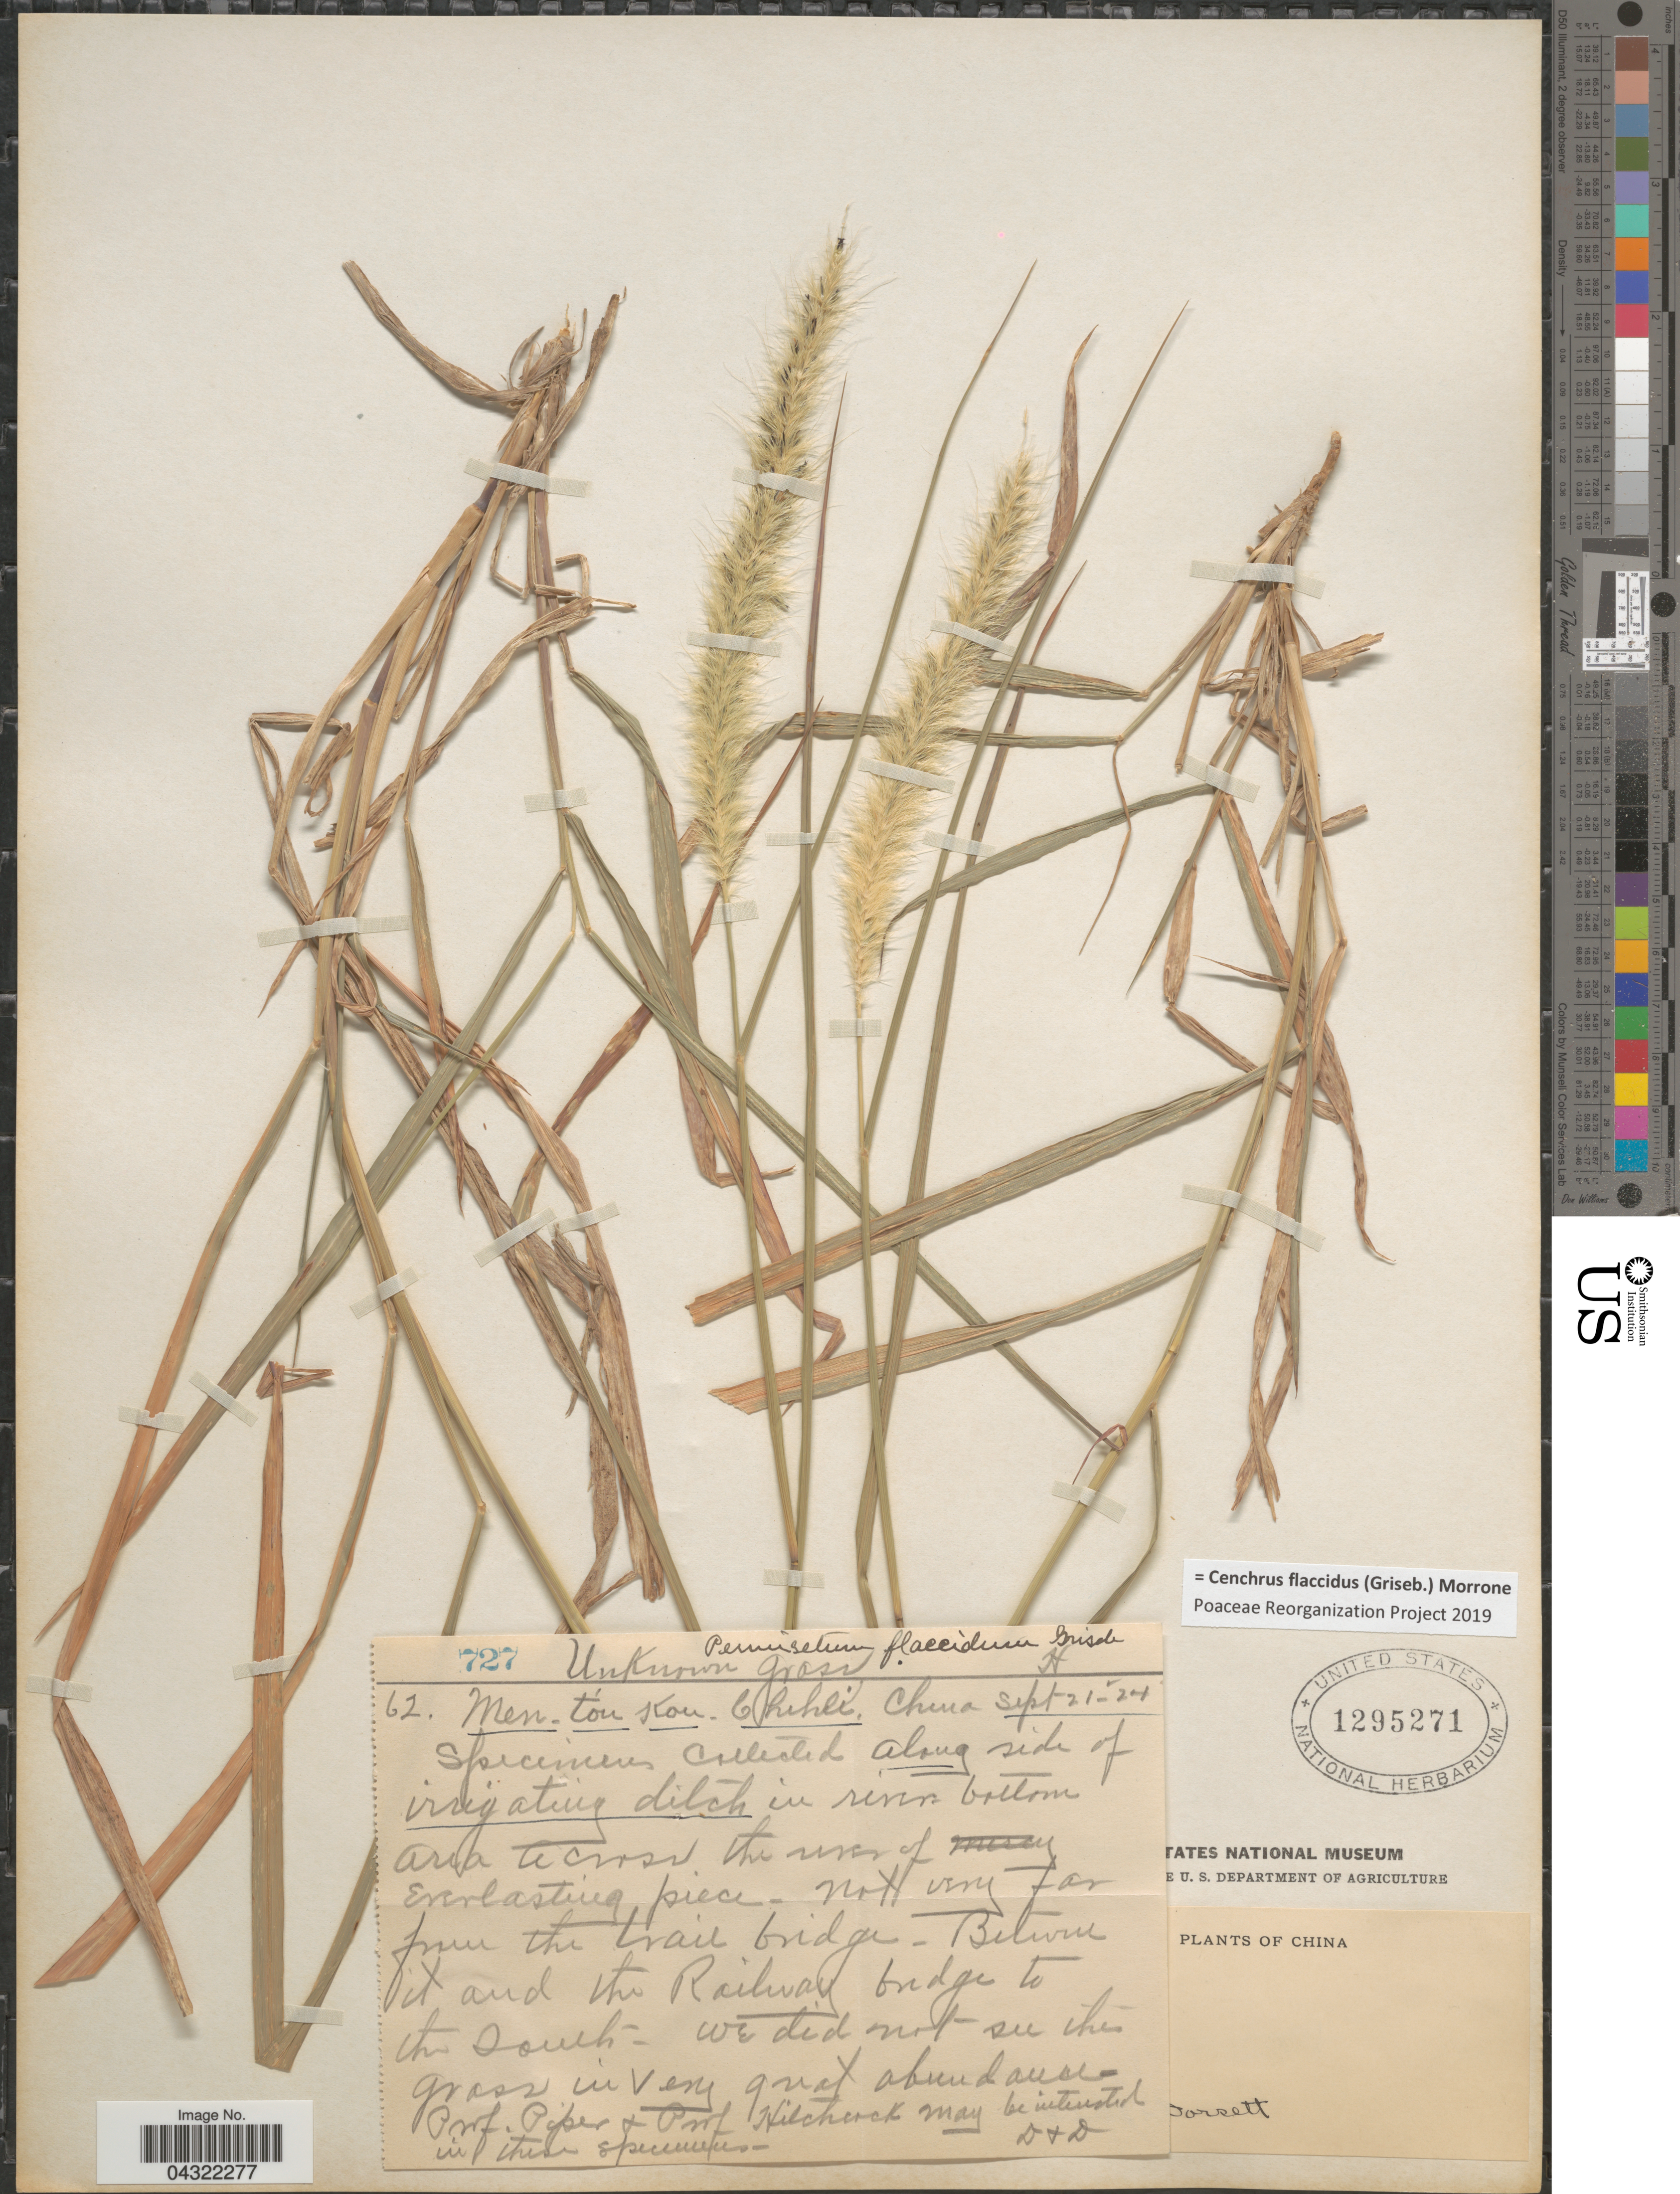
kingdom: Plantae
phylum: Tracheophyta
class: Liliopsida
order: Poales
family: Poaceae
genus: Cenchrus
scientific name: Cenchrus flaccidus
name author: (Griseb.) Morrone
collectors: Piper & -- Hitchcock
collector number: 62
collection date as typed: Transcribed d/m/y: 21/9/24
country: China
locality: Men-tou Kou. Chihli. Not very far from the trail bridge - Betwn it and the Railway bridge to the south.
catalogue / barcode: US 1295271